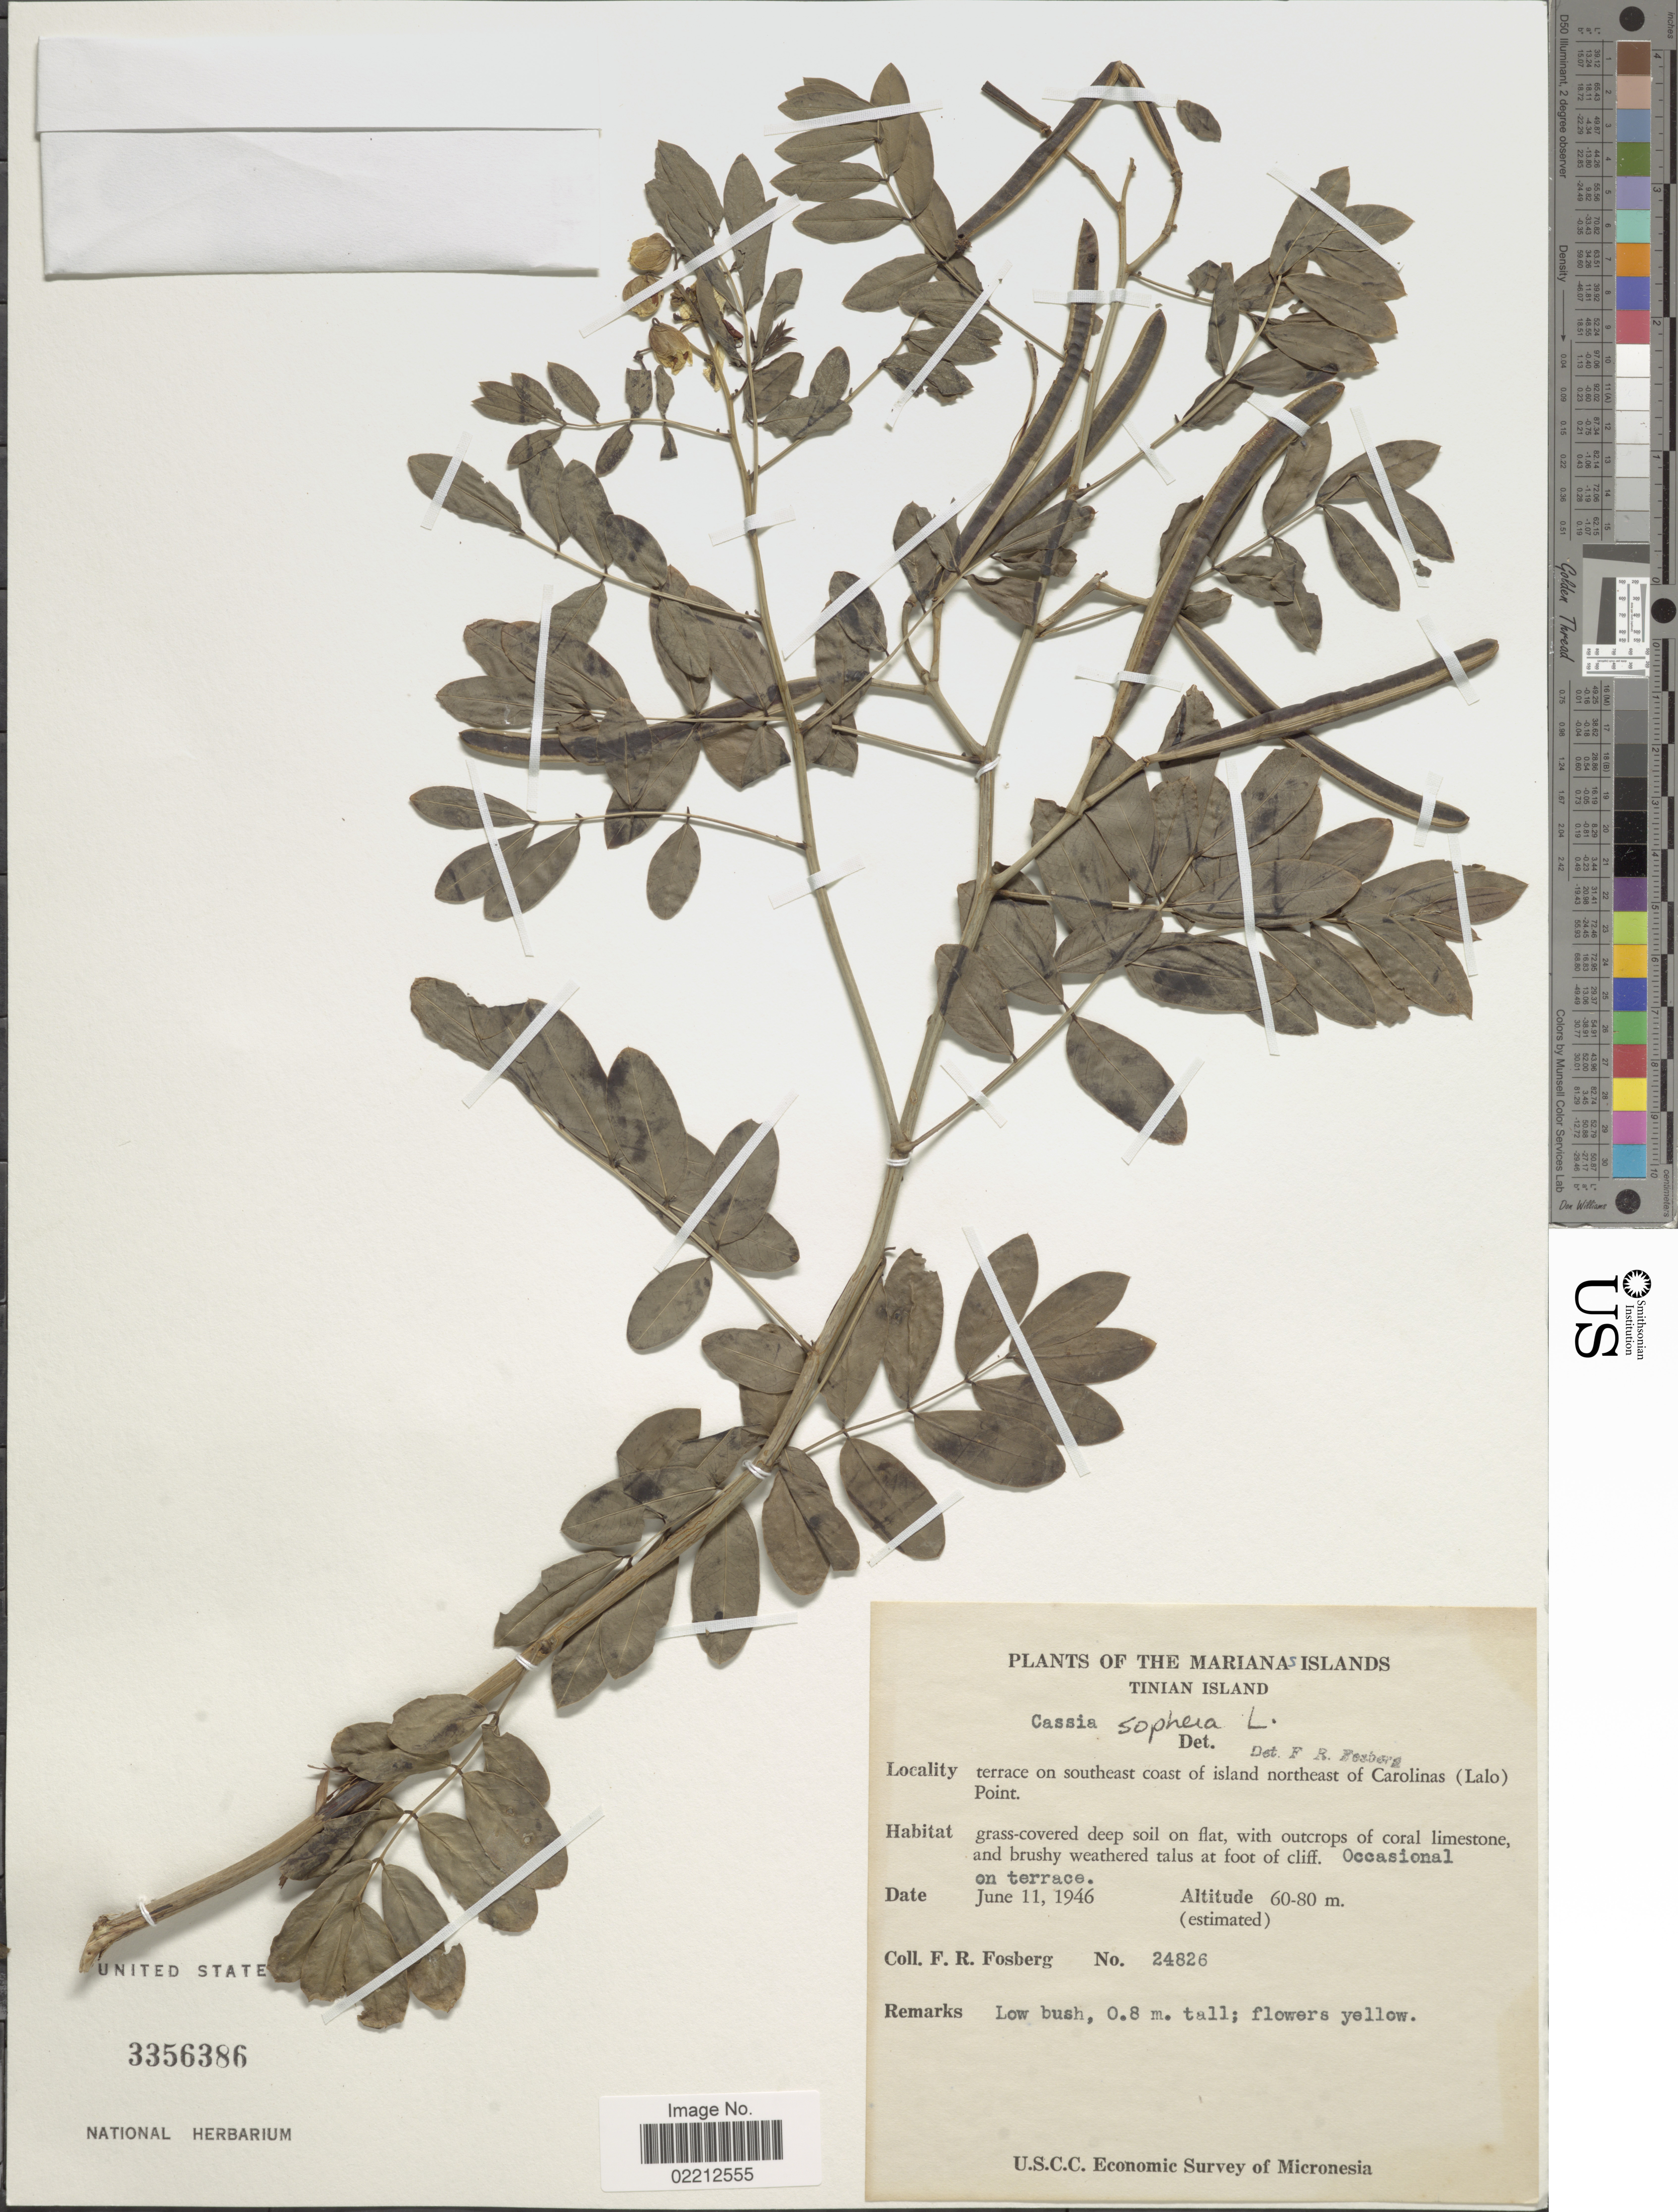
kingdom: Plantae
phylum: Tracheophyta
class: Magnoliopsida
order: Fabales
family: Fabaceae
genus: Senna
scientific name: Senna sophera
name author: (L.) Roxb.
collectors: F. R. Fosberg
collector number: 24826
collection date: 1946-06-11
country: Northern Mariana Islands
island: Tinian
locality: Tinian Island, terrace on southeast coast of island northeast of Carolinas (Lalo) Point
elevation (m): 60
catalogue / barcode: US 3356386